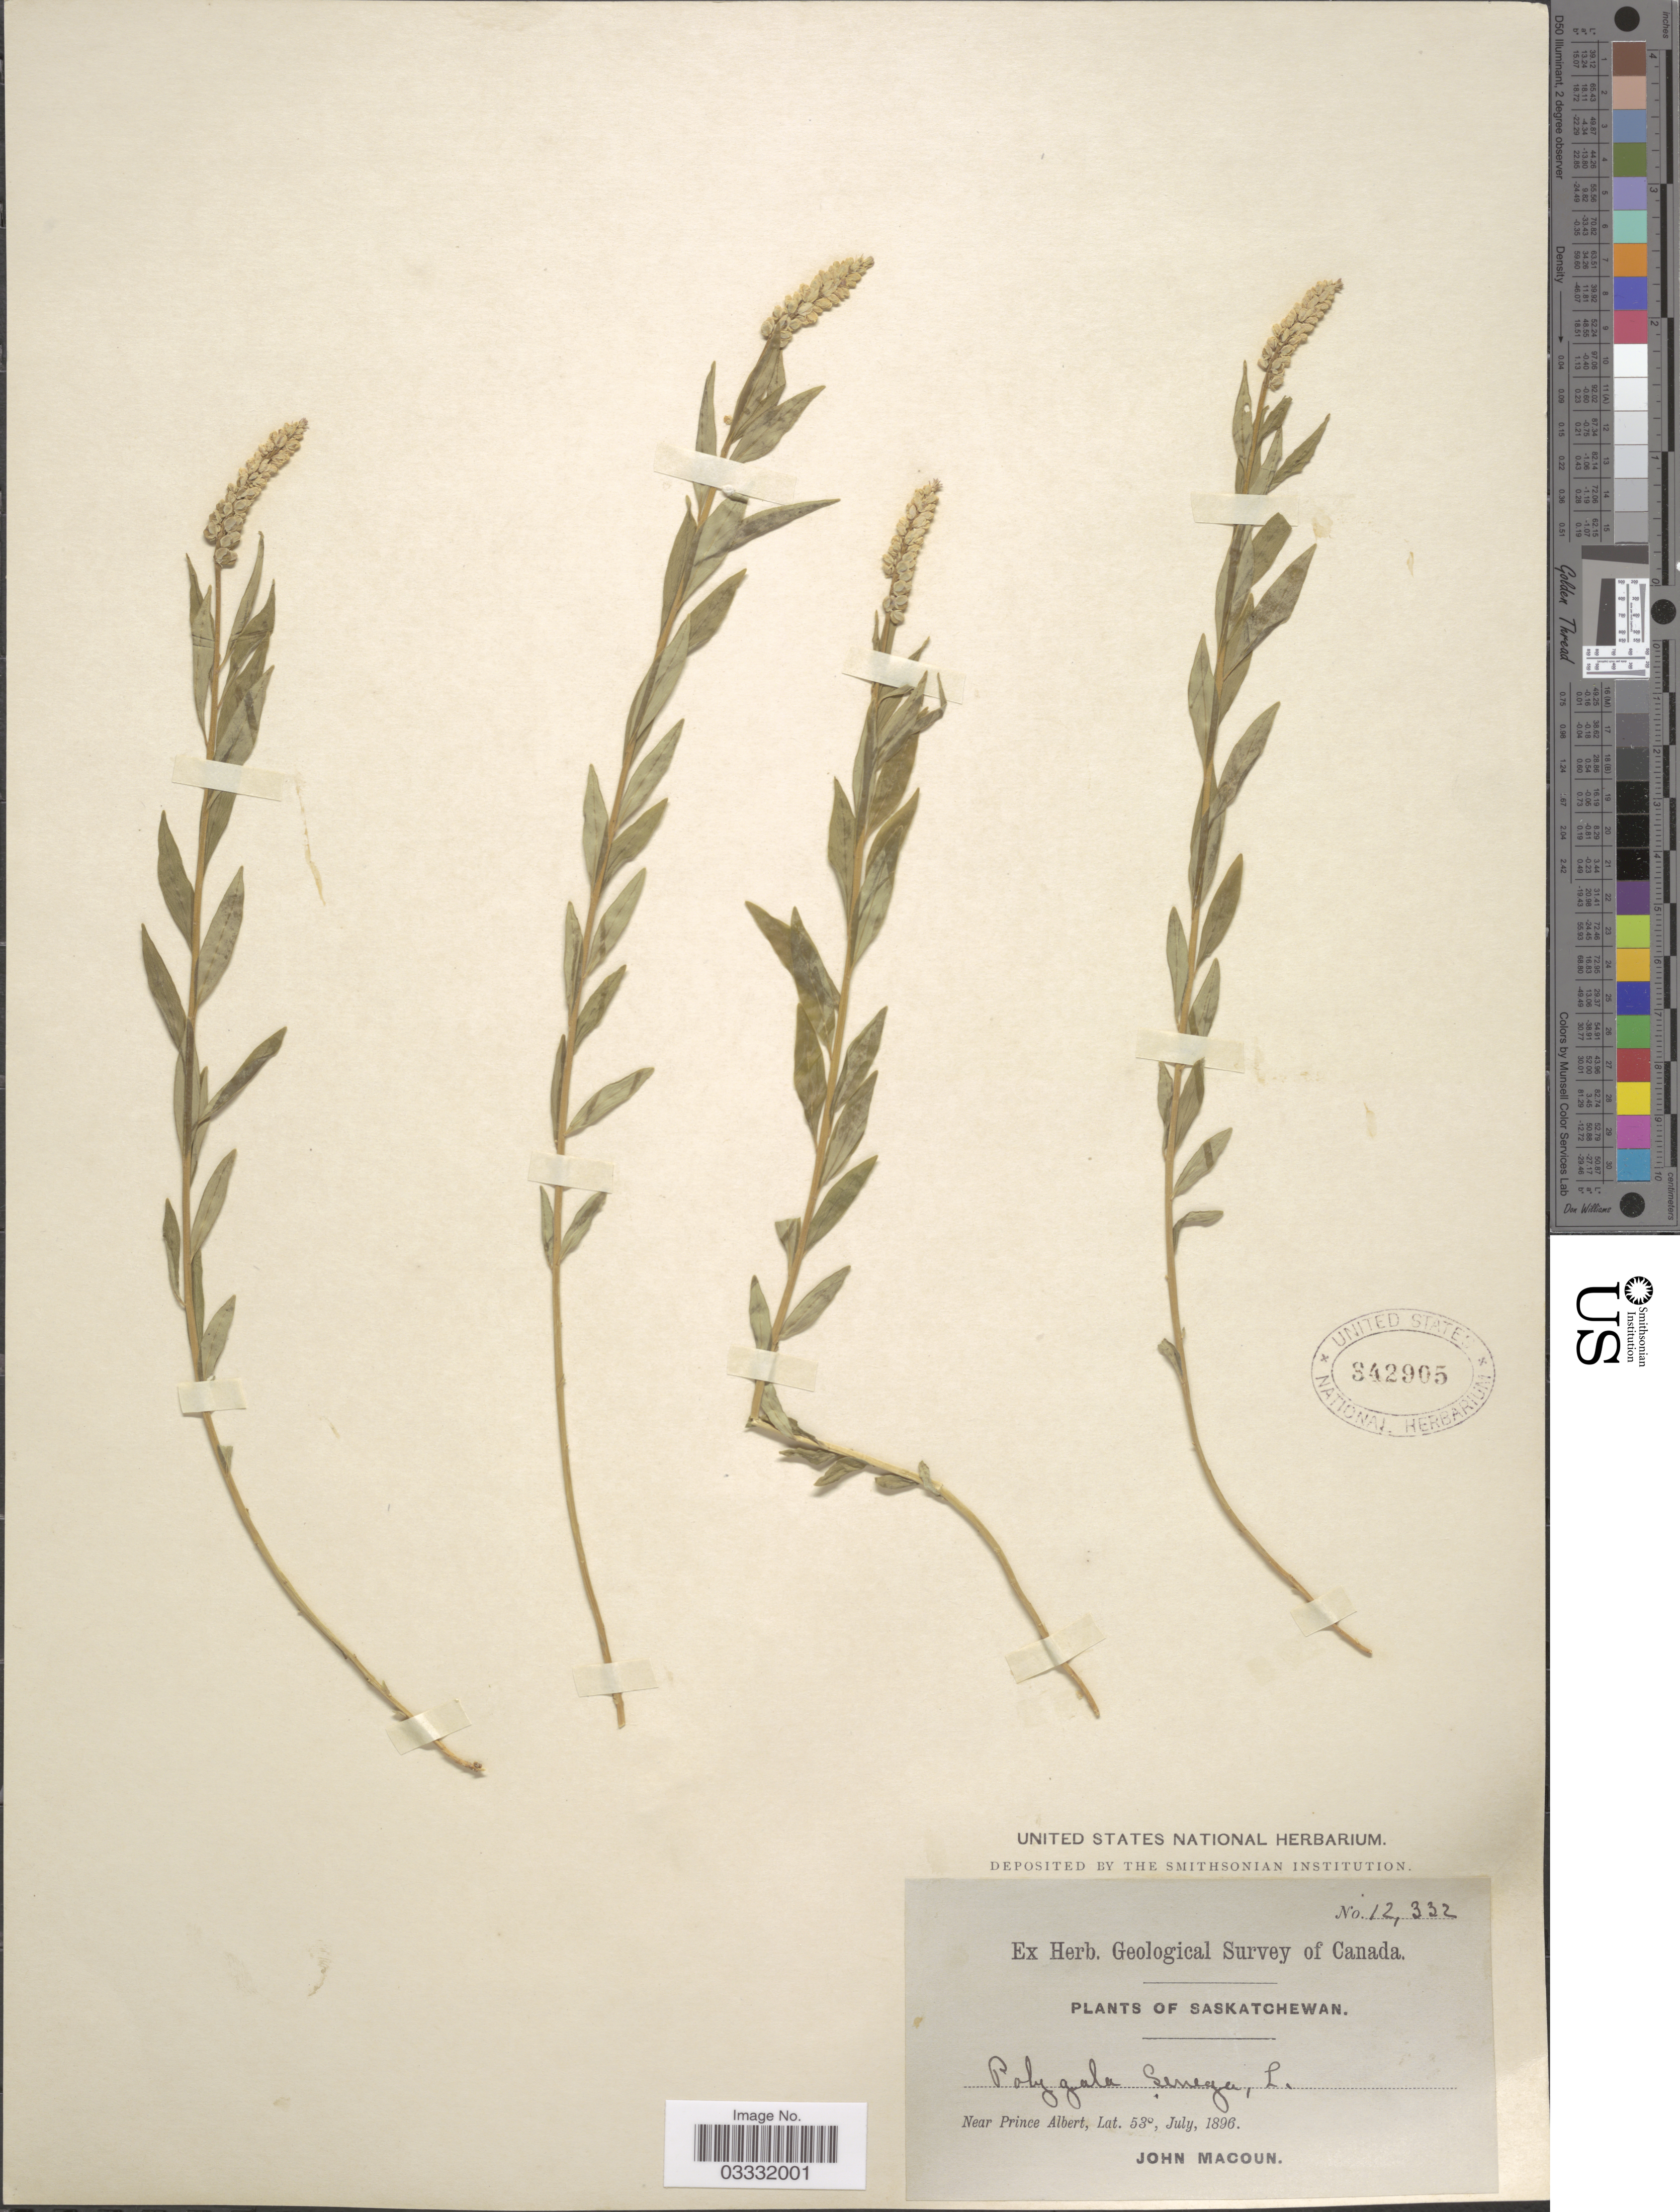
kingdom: Plantae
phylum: Tracheophyta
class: Magnoliopsida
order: Fabales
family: Polygalaceae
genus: Polygala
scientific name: Polygala senega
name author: L.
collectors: J. Macoun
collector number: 12332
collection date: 1896-07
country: Canada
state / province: Saskatchewan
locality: Near Prince Albert.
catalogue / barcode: US 342905